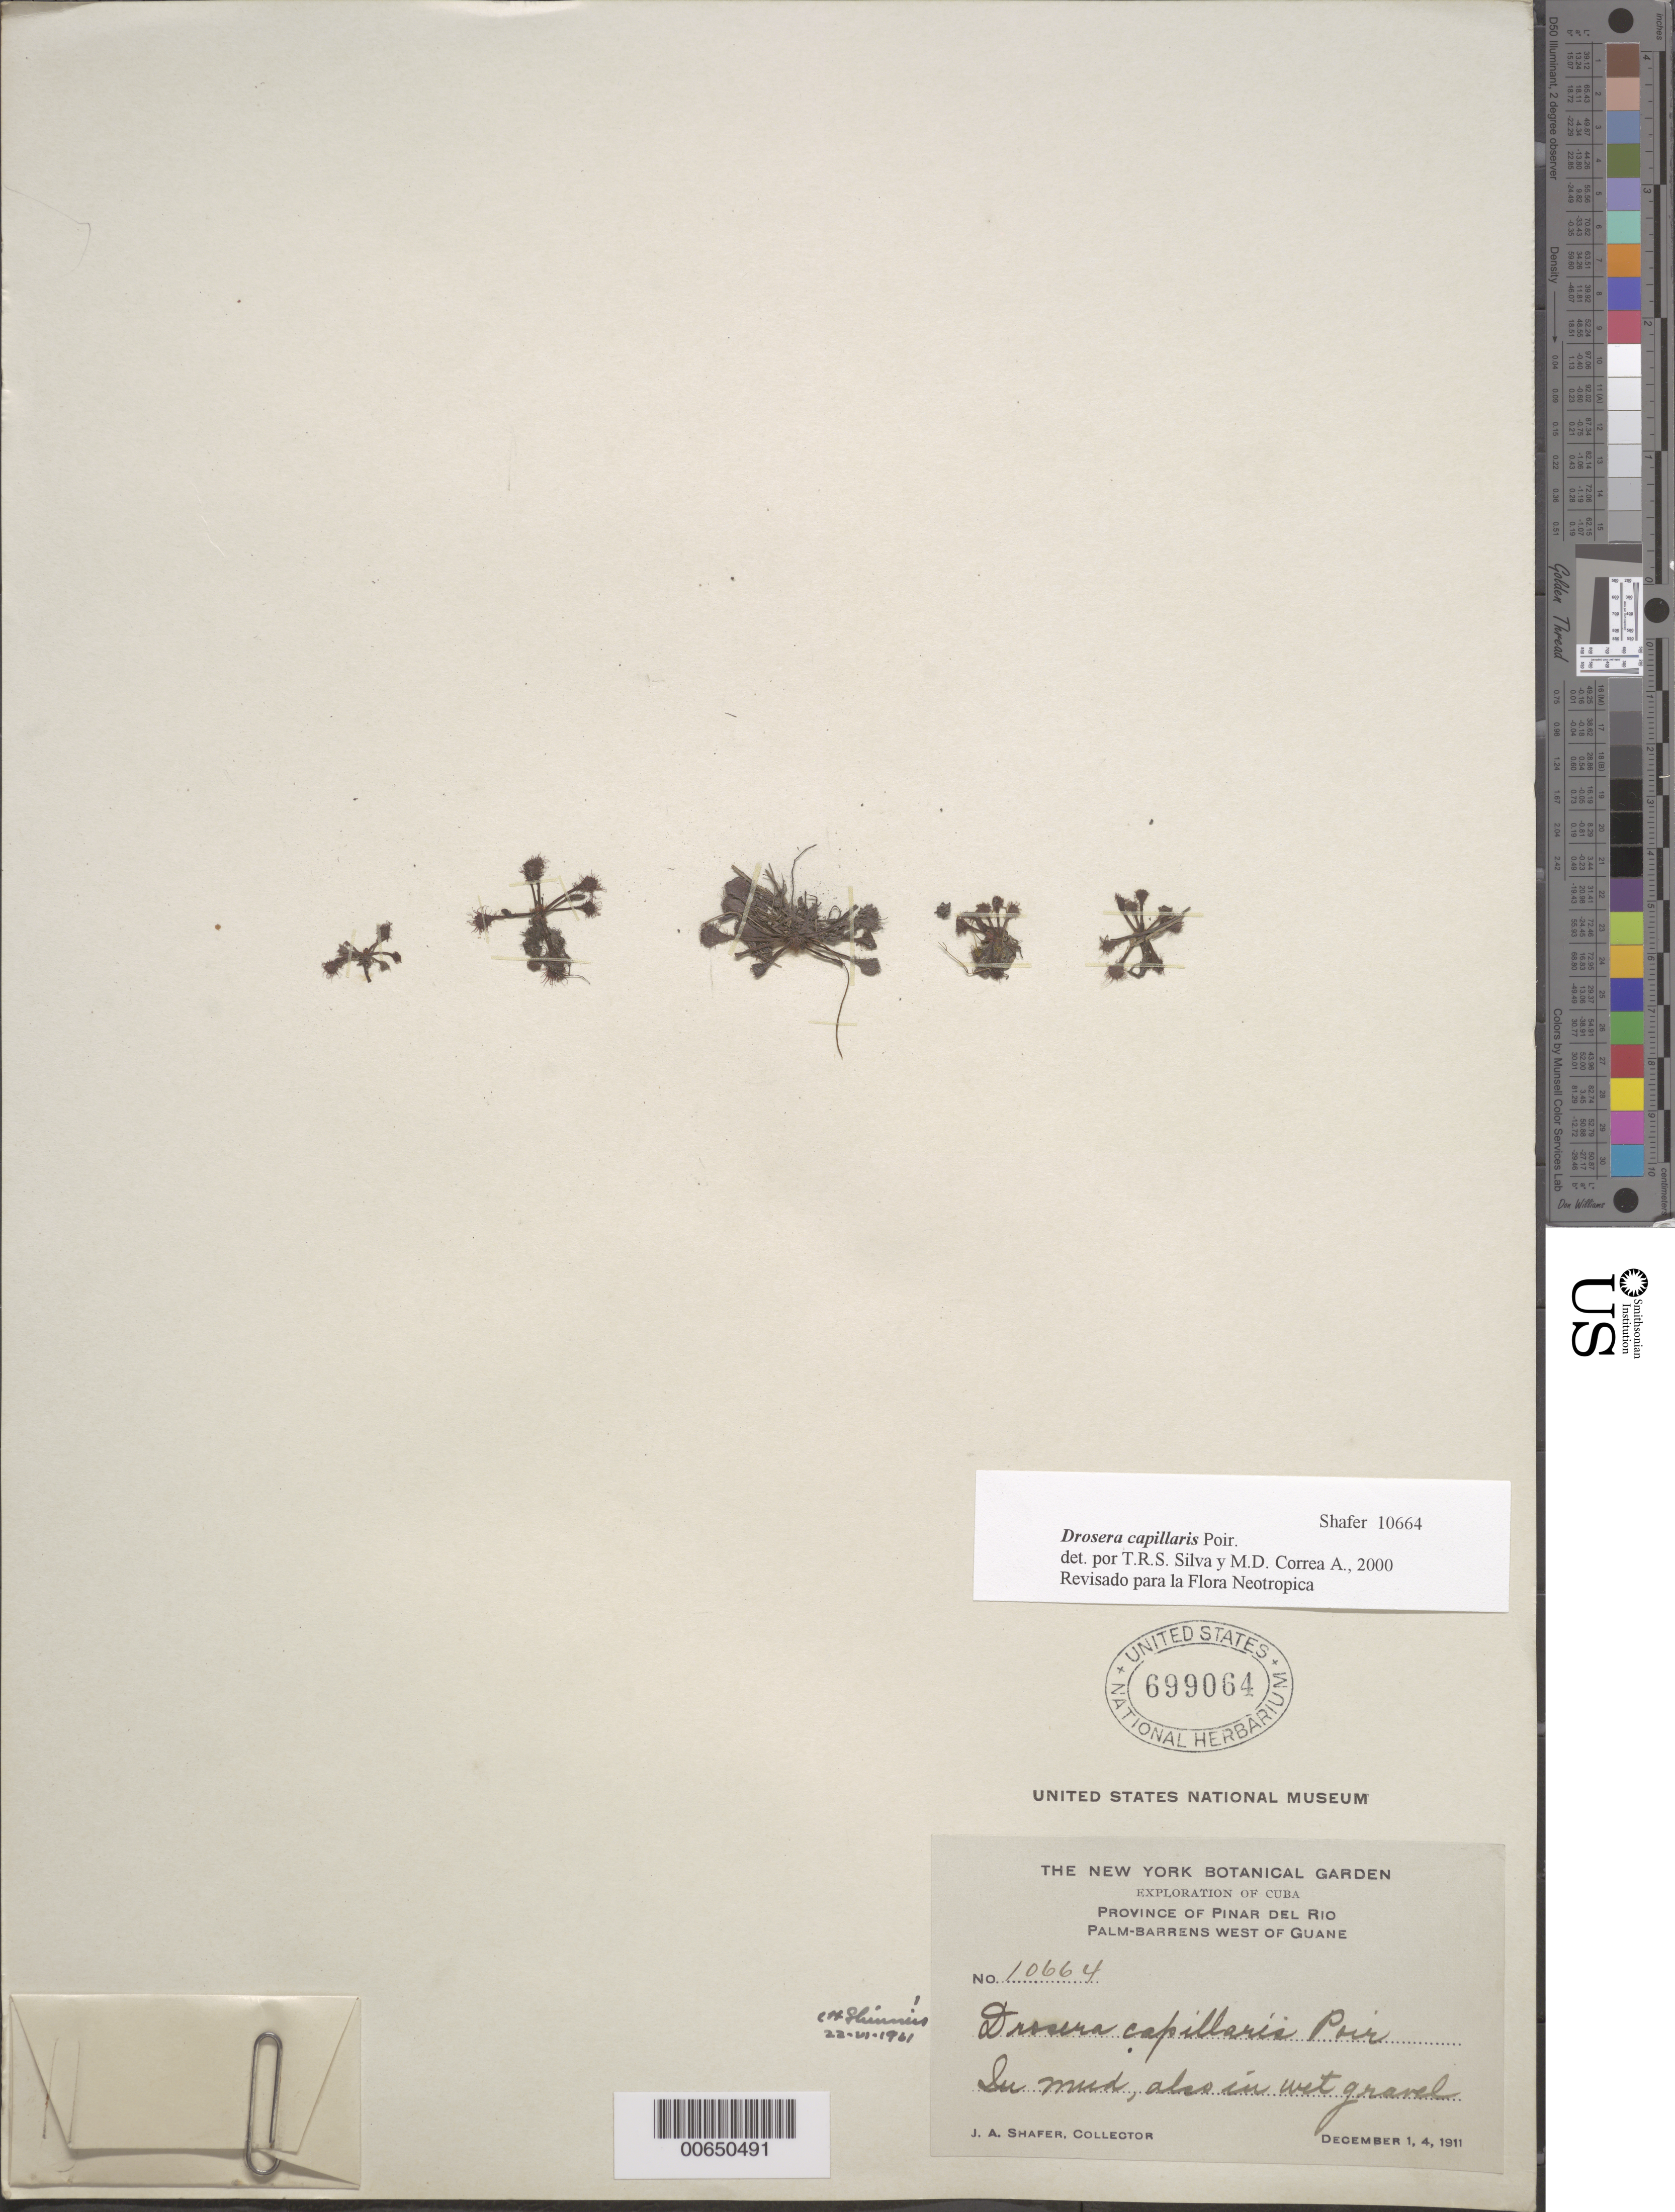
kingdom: Plantae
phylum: Tracheophyta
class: Magnoliopsida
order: Caryophyllales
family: Droseraceae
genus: Drosera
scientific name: Drosera capillaris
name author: Poir.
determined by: Shinners, L. H.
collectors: J. A. Shafer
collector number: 10664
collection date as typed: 01 Dec 1911 and 04 Dec 1911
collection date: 1911-12-01,1911-12-04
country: Cuba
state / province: Pinar del Río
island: Greater Antilles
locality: W of Guane.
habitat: Palm barrens. In mud, also in wet gravel.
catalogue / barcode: US 699064